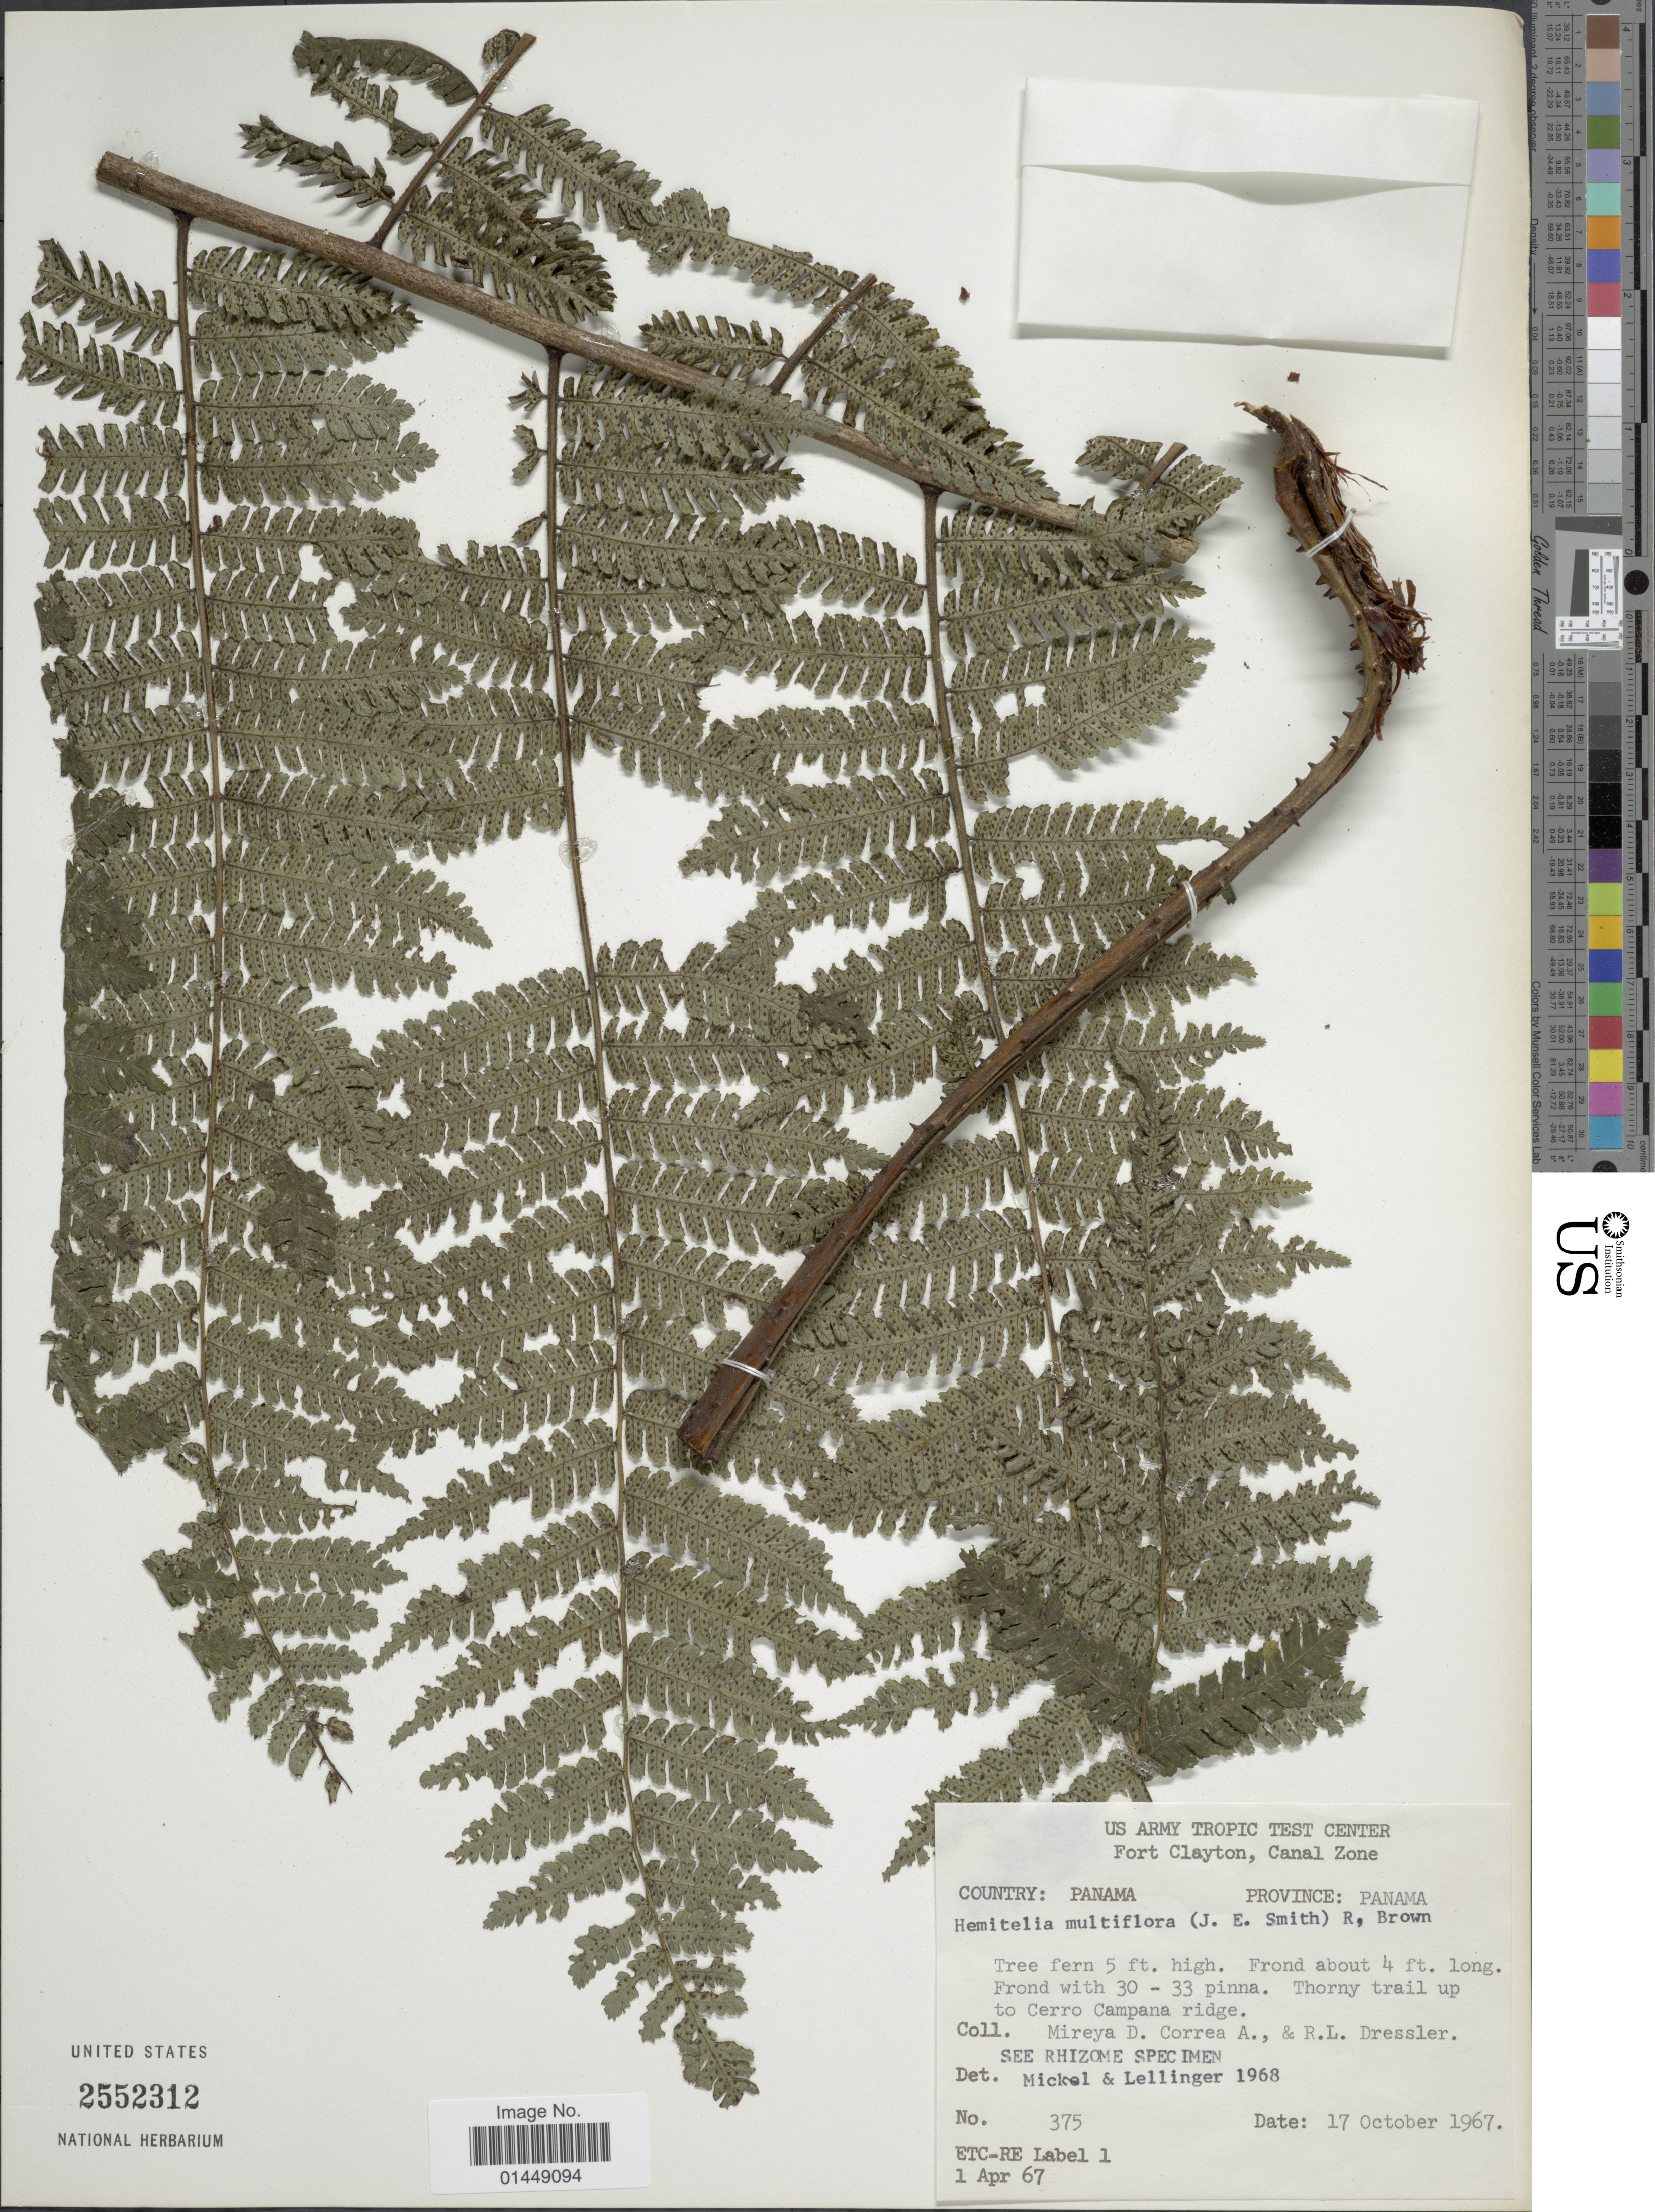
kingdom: Plantae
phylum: Tracheophyta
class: Polypodiopsida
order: Cyatheales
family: Cyatheaceae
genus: Cyathea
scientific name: Cyathea multiflora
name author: Sm.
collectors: M. D. Corrêa-A. & R. Dressler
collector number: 375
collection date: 1967-10-17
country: Panama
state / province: Panamá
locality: Thorny trail up to Cerro Campana ridge. US Army Tropic Test Center, Fort Clayton, Canal Zone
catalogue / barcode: US 2552312